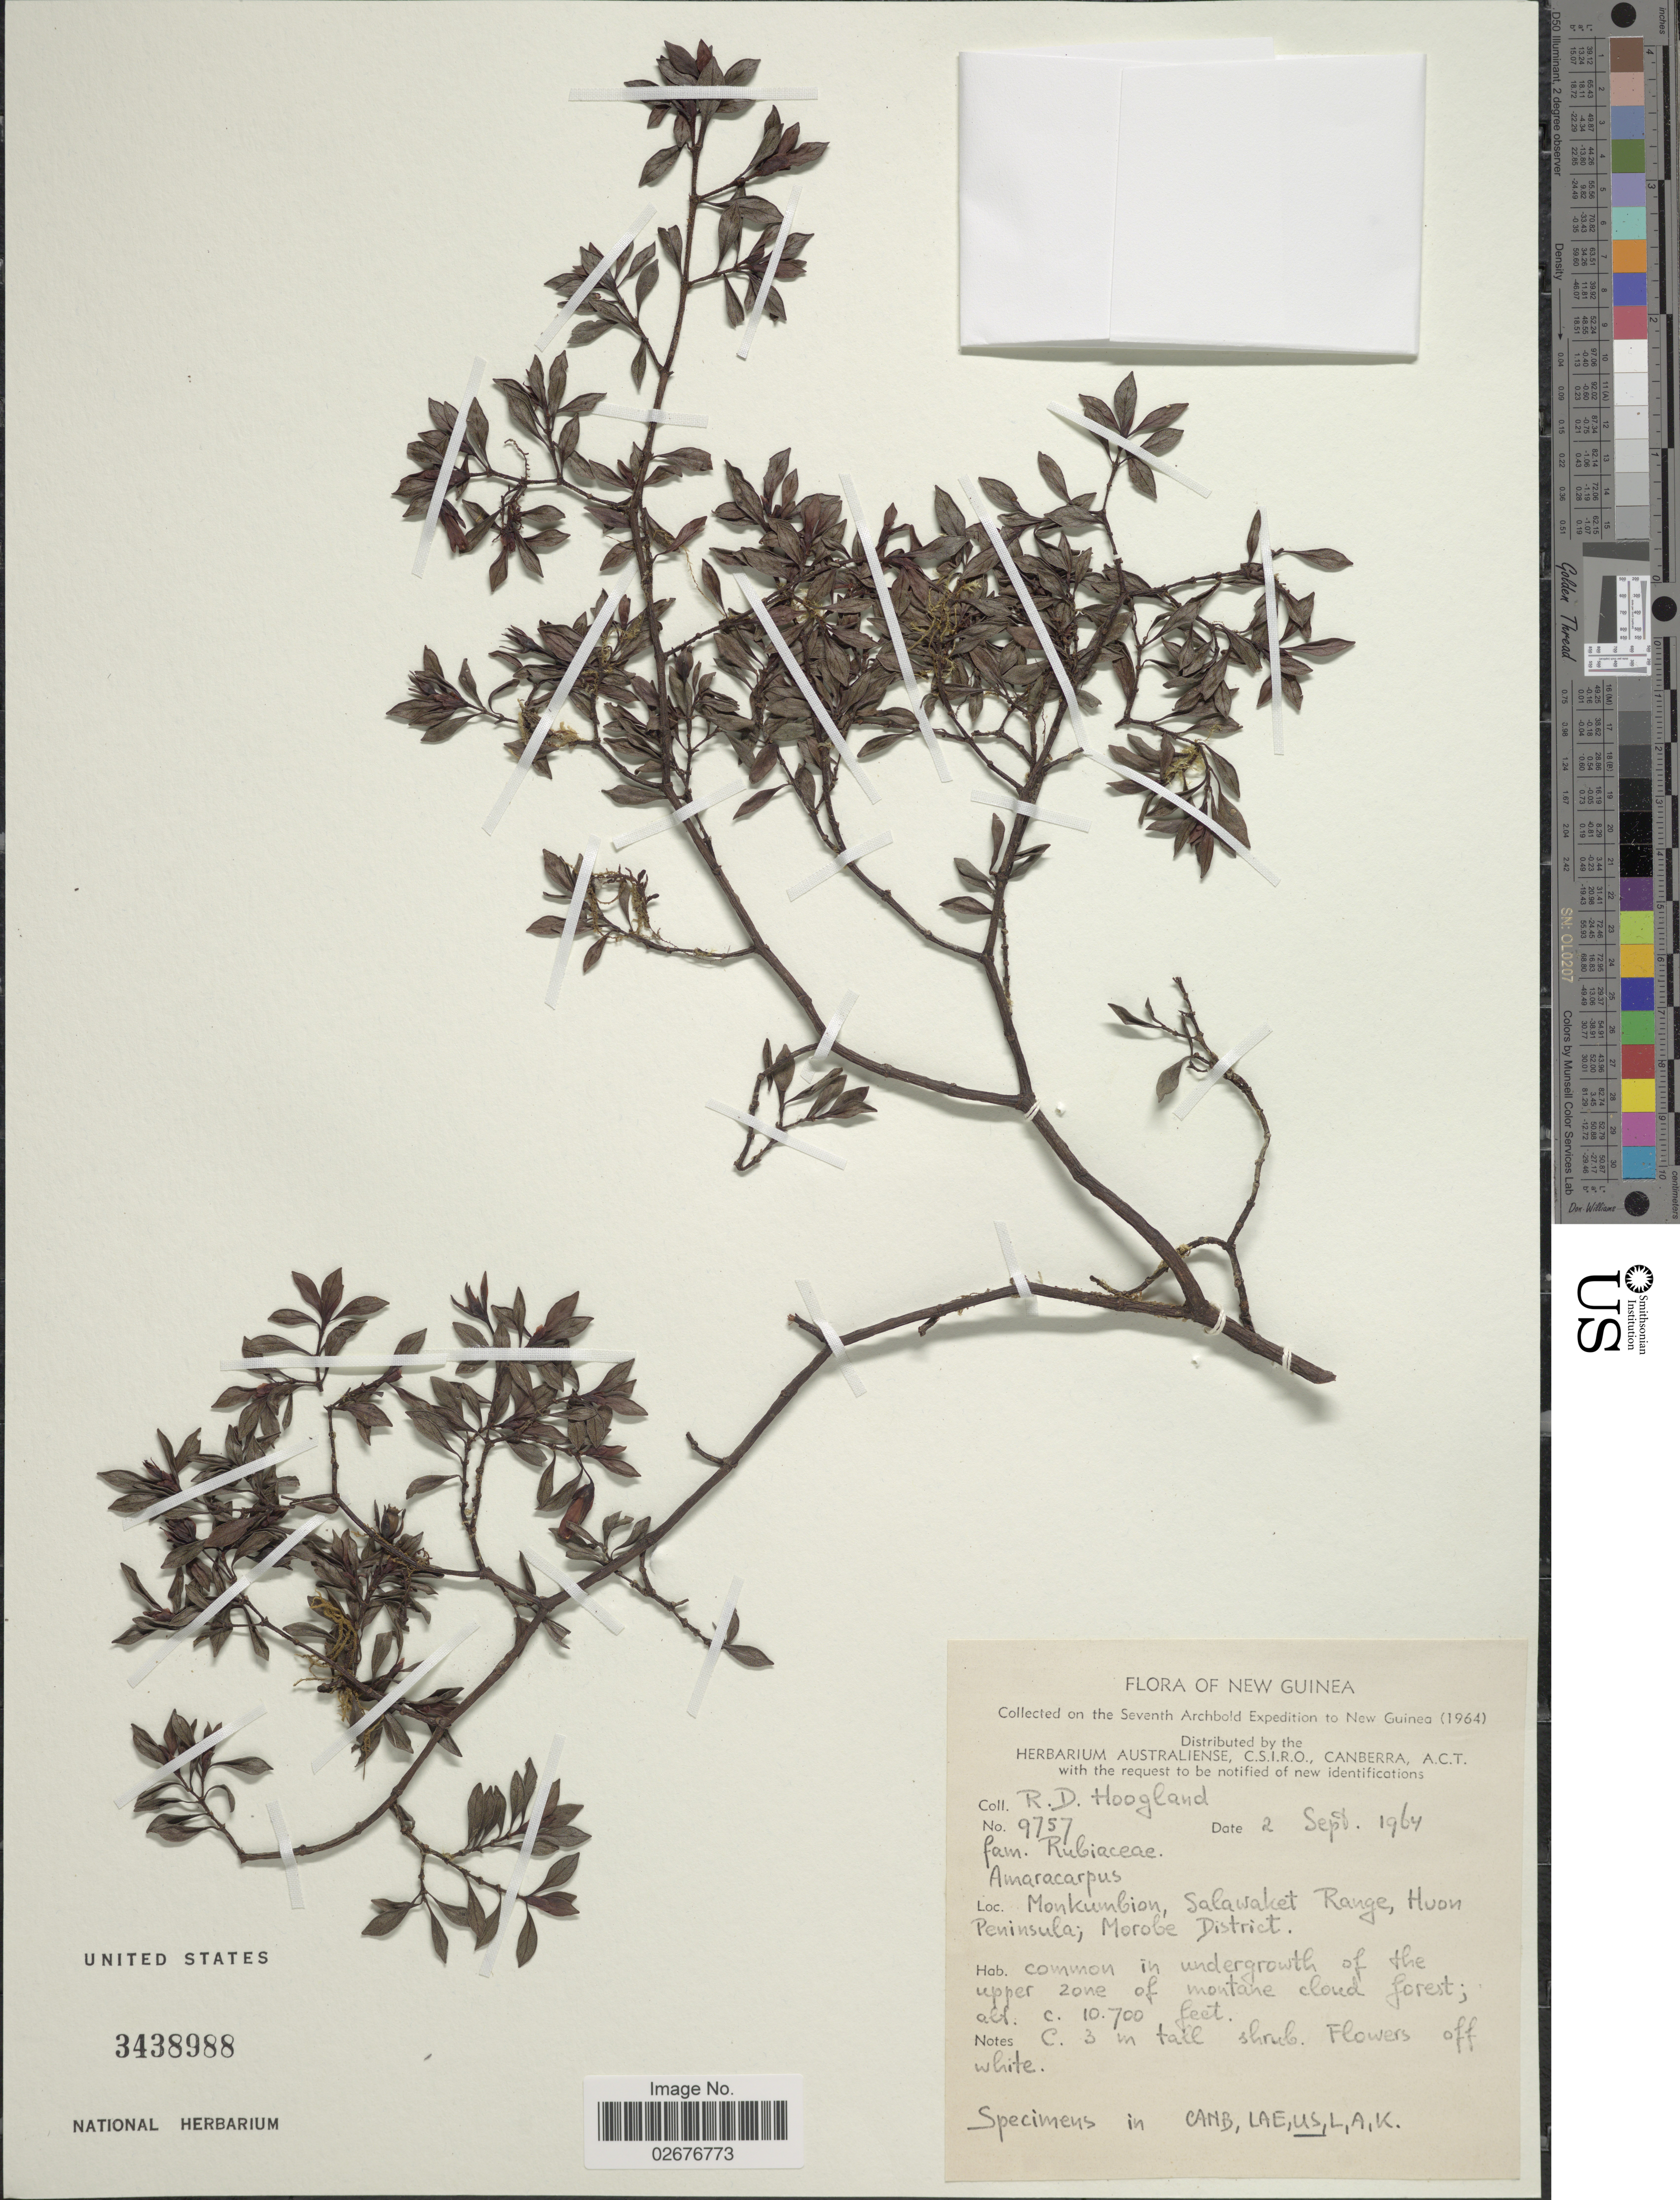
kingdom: Plantae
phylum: Tracheophyta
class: Magnoliopsida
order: Gentianales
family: Rubiaceae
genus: Amaracarpus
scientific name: Amaracarpus sp.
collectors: R. D. Hoogland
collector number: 9757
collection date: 1964-09-02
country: Papua New Guinea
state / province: Morobe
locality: New Guinea, Monkumbion, Salawaket Range, Huon Peninsula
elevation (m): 3261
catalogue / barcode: US 3438988